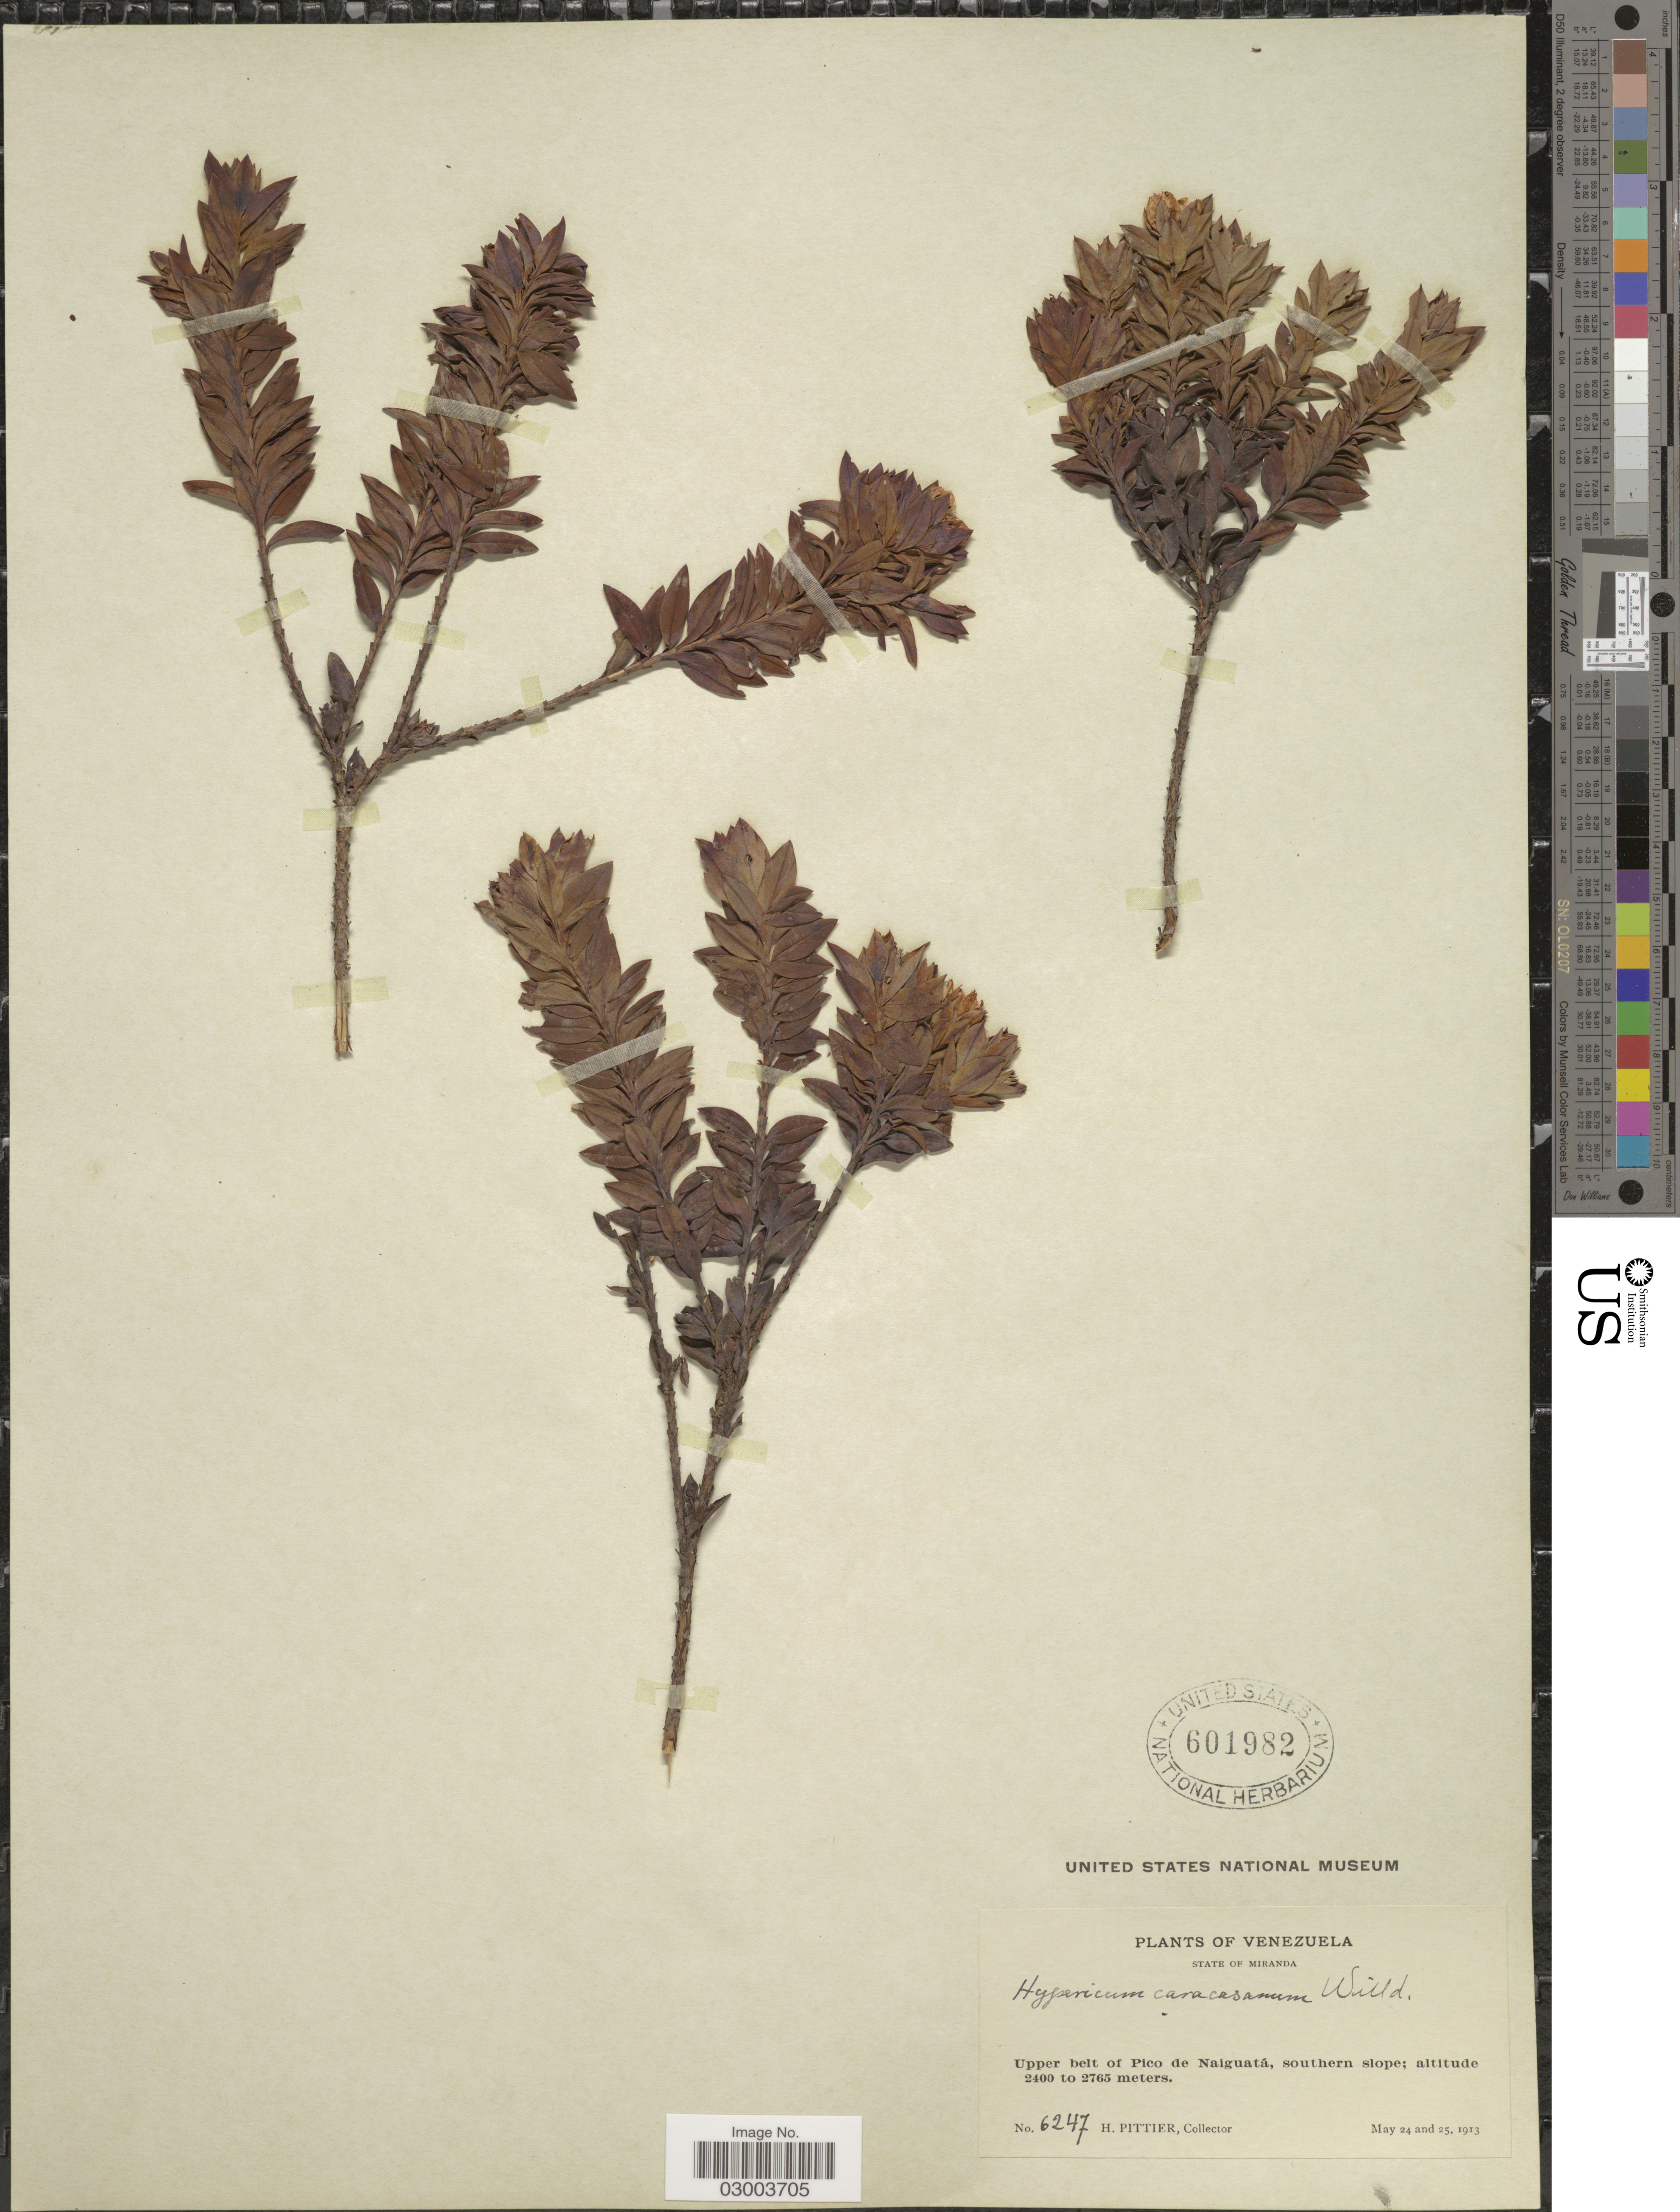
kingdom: Plantae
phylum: Tracheophyta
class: Magnoliopsida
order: Malpighiales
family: Hypericaceae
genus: Hypericum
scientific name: Hypericum caracasanum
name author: Willd.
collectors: H. F. Pittier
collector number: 6247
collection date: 1913-05-24/1913-05-25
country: Venezuela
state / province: Miranda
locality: Upper belt of Pico de Naiguatá, southern slope.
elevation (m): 2400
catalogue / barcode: US 601982